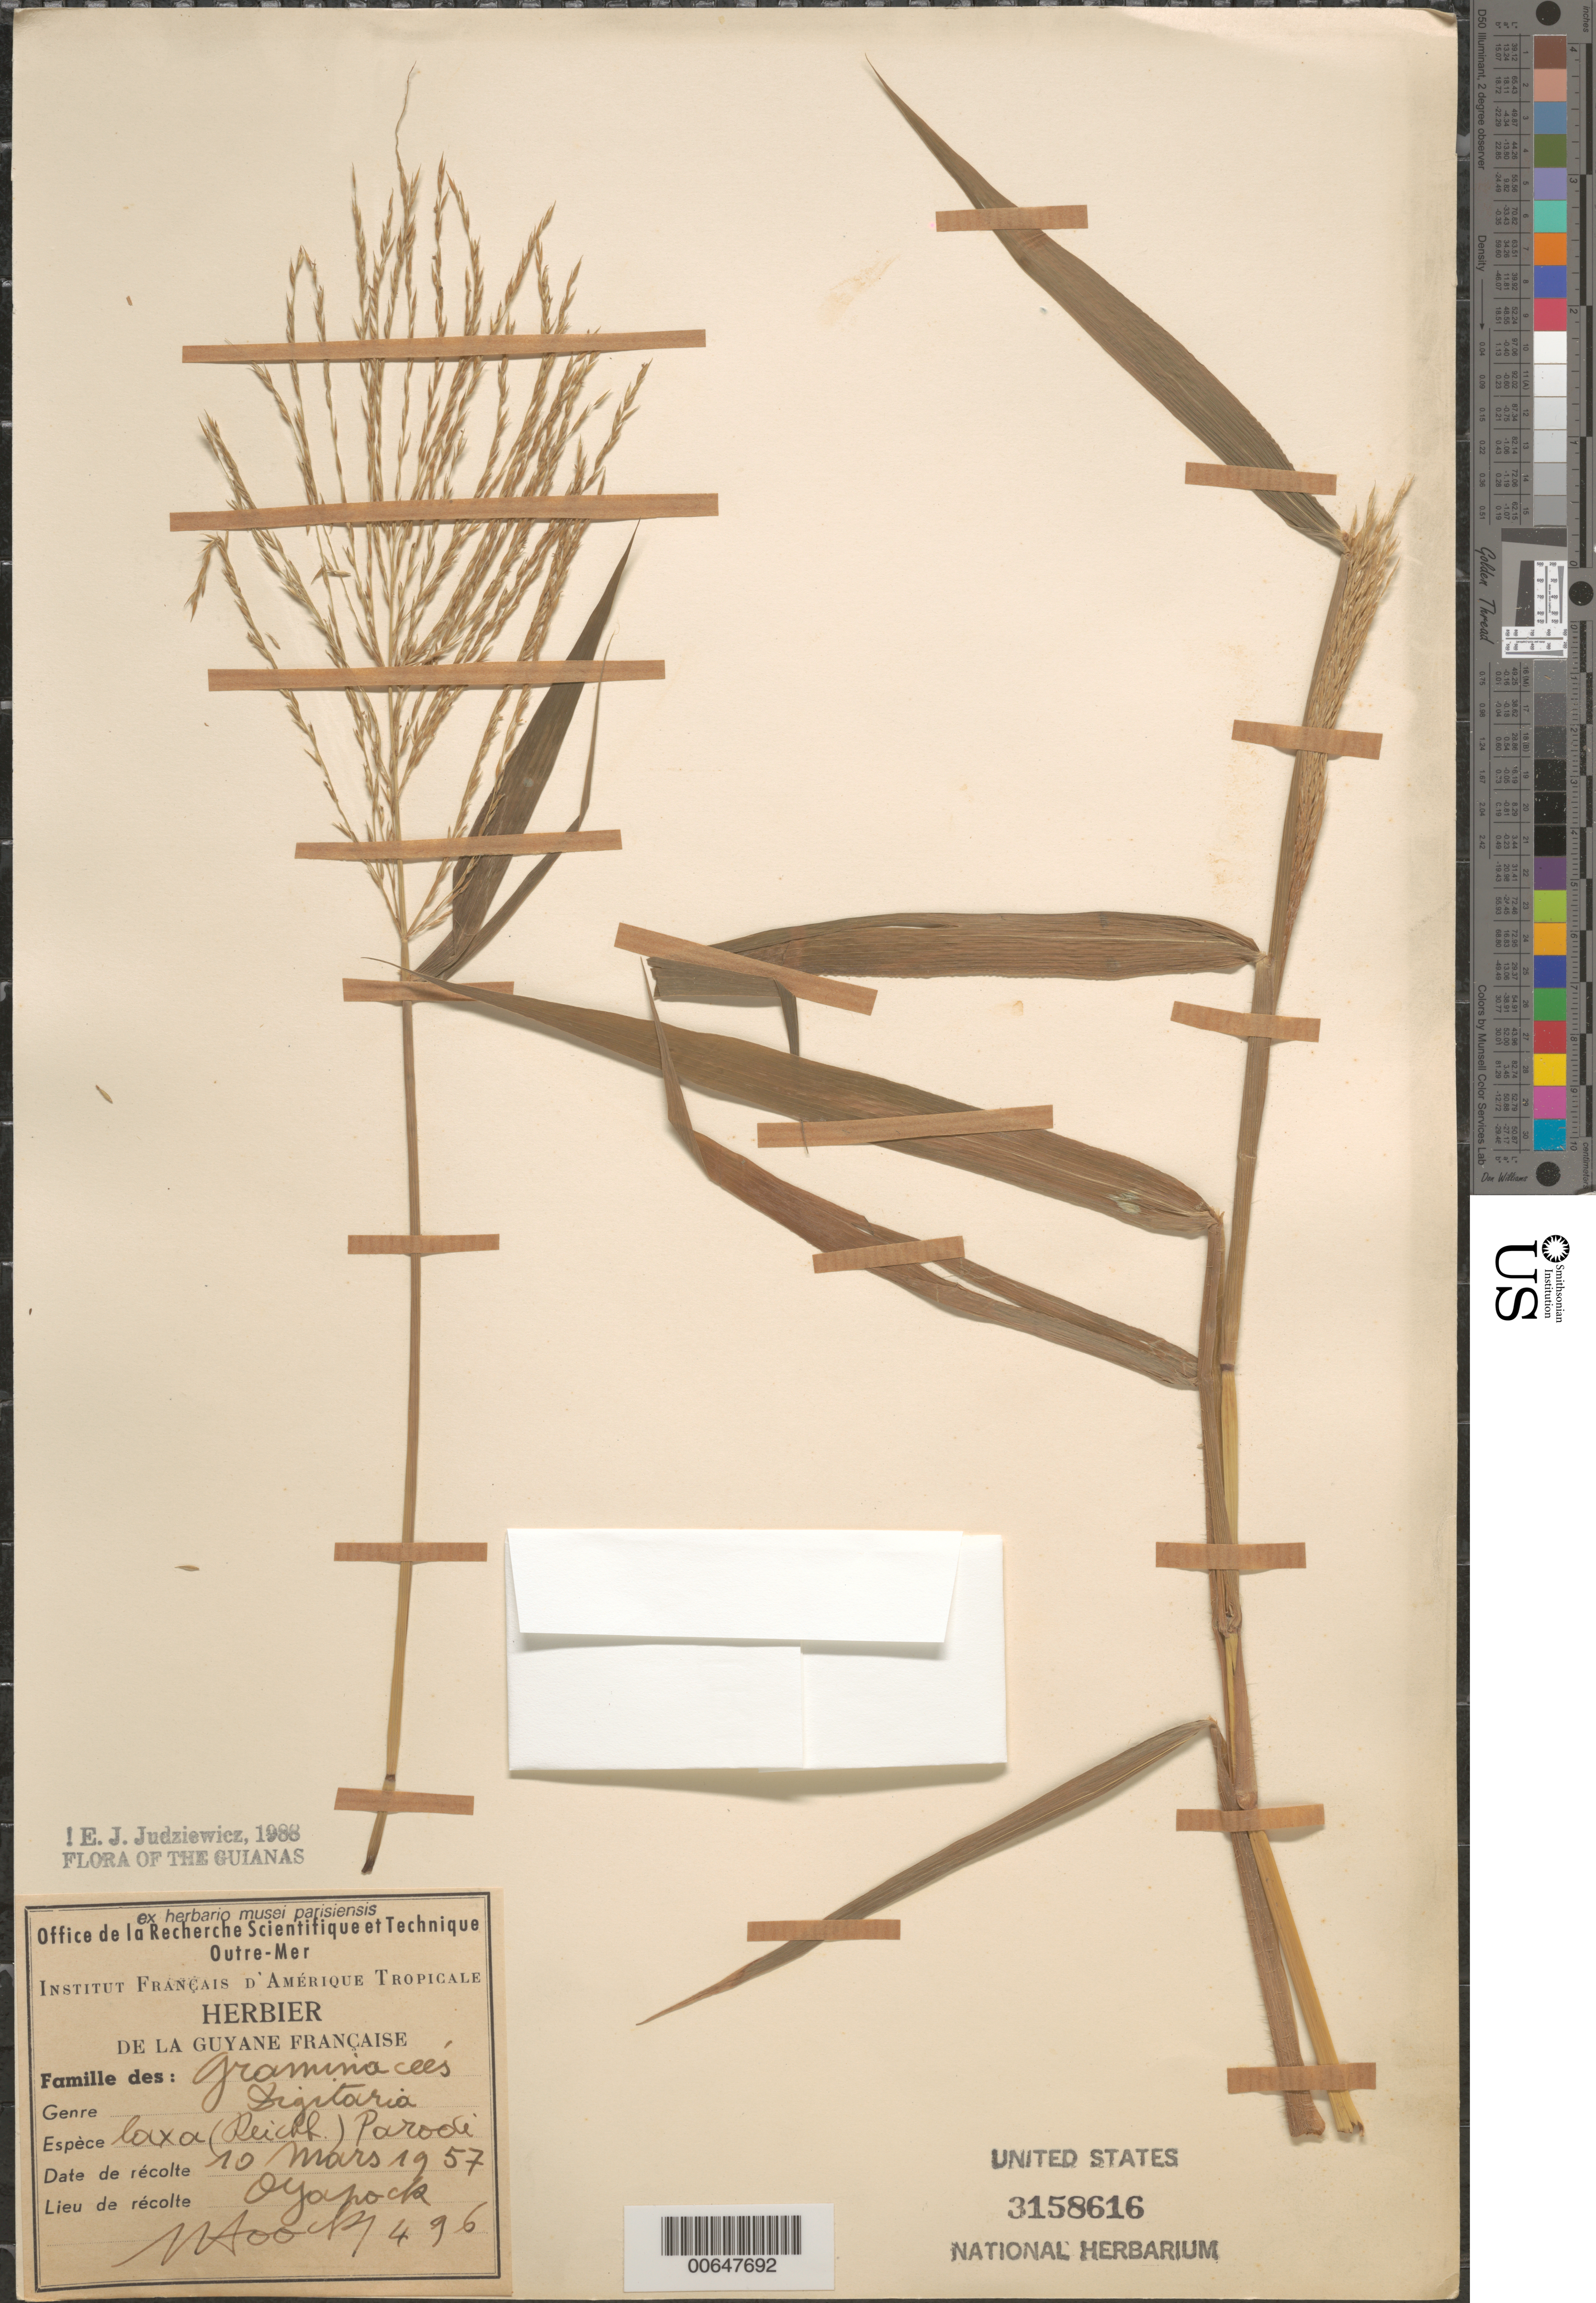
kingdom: Plantae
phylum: Tracheophyta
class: Liliopsida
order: Poales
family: Poaceae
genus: Digitaria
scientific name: Digitaria laxa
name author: (Rchb. ex A. Spreng.) Parodi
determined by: Judziewicz, E. J.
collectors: J. Hoock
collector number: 496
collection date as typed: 10-Mar-57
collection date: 1957-03-10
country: French Guiana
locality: Oyapock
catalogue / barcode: US 3158616